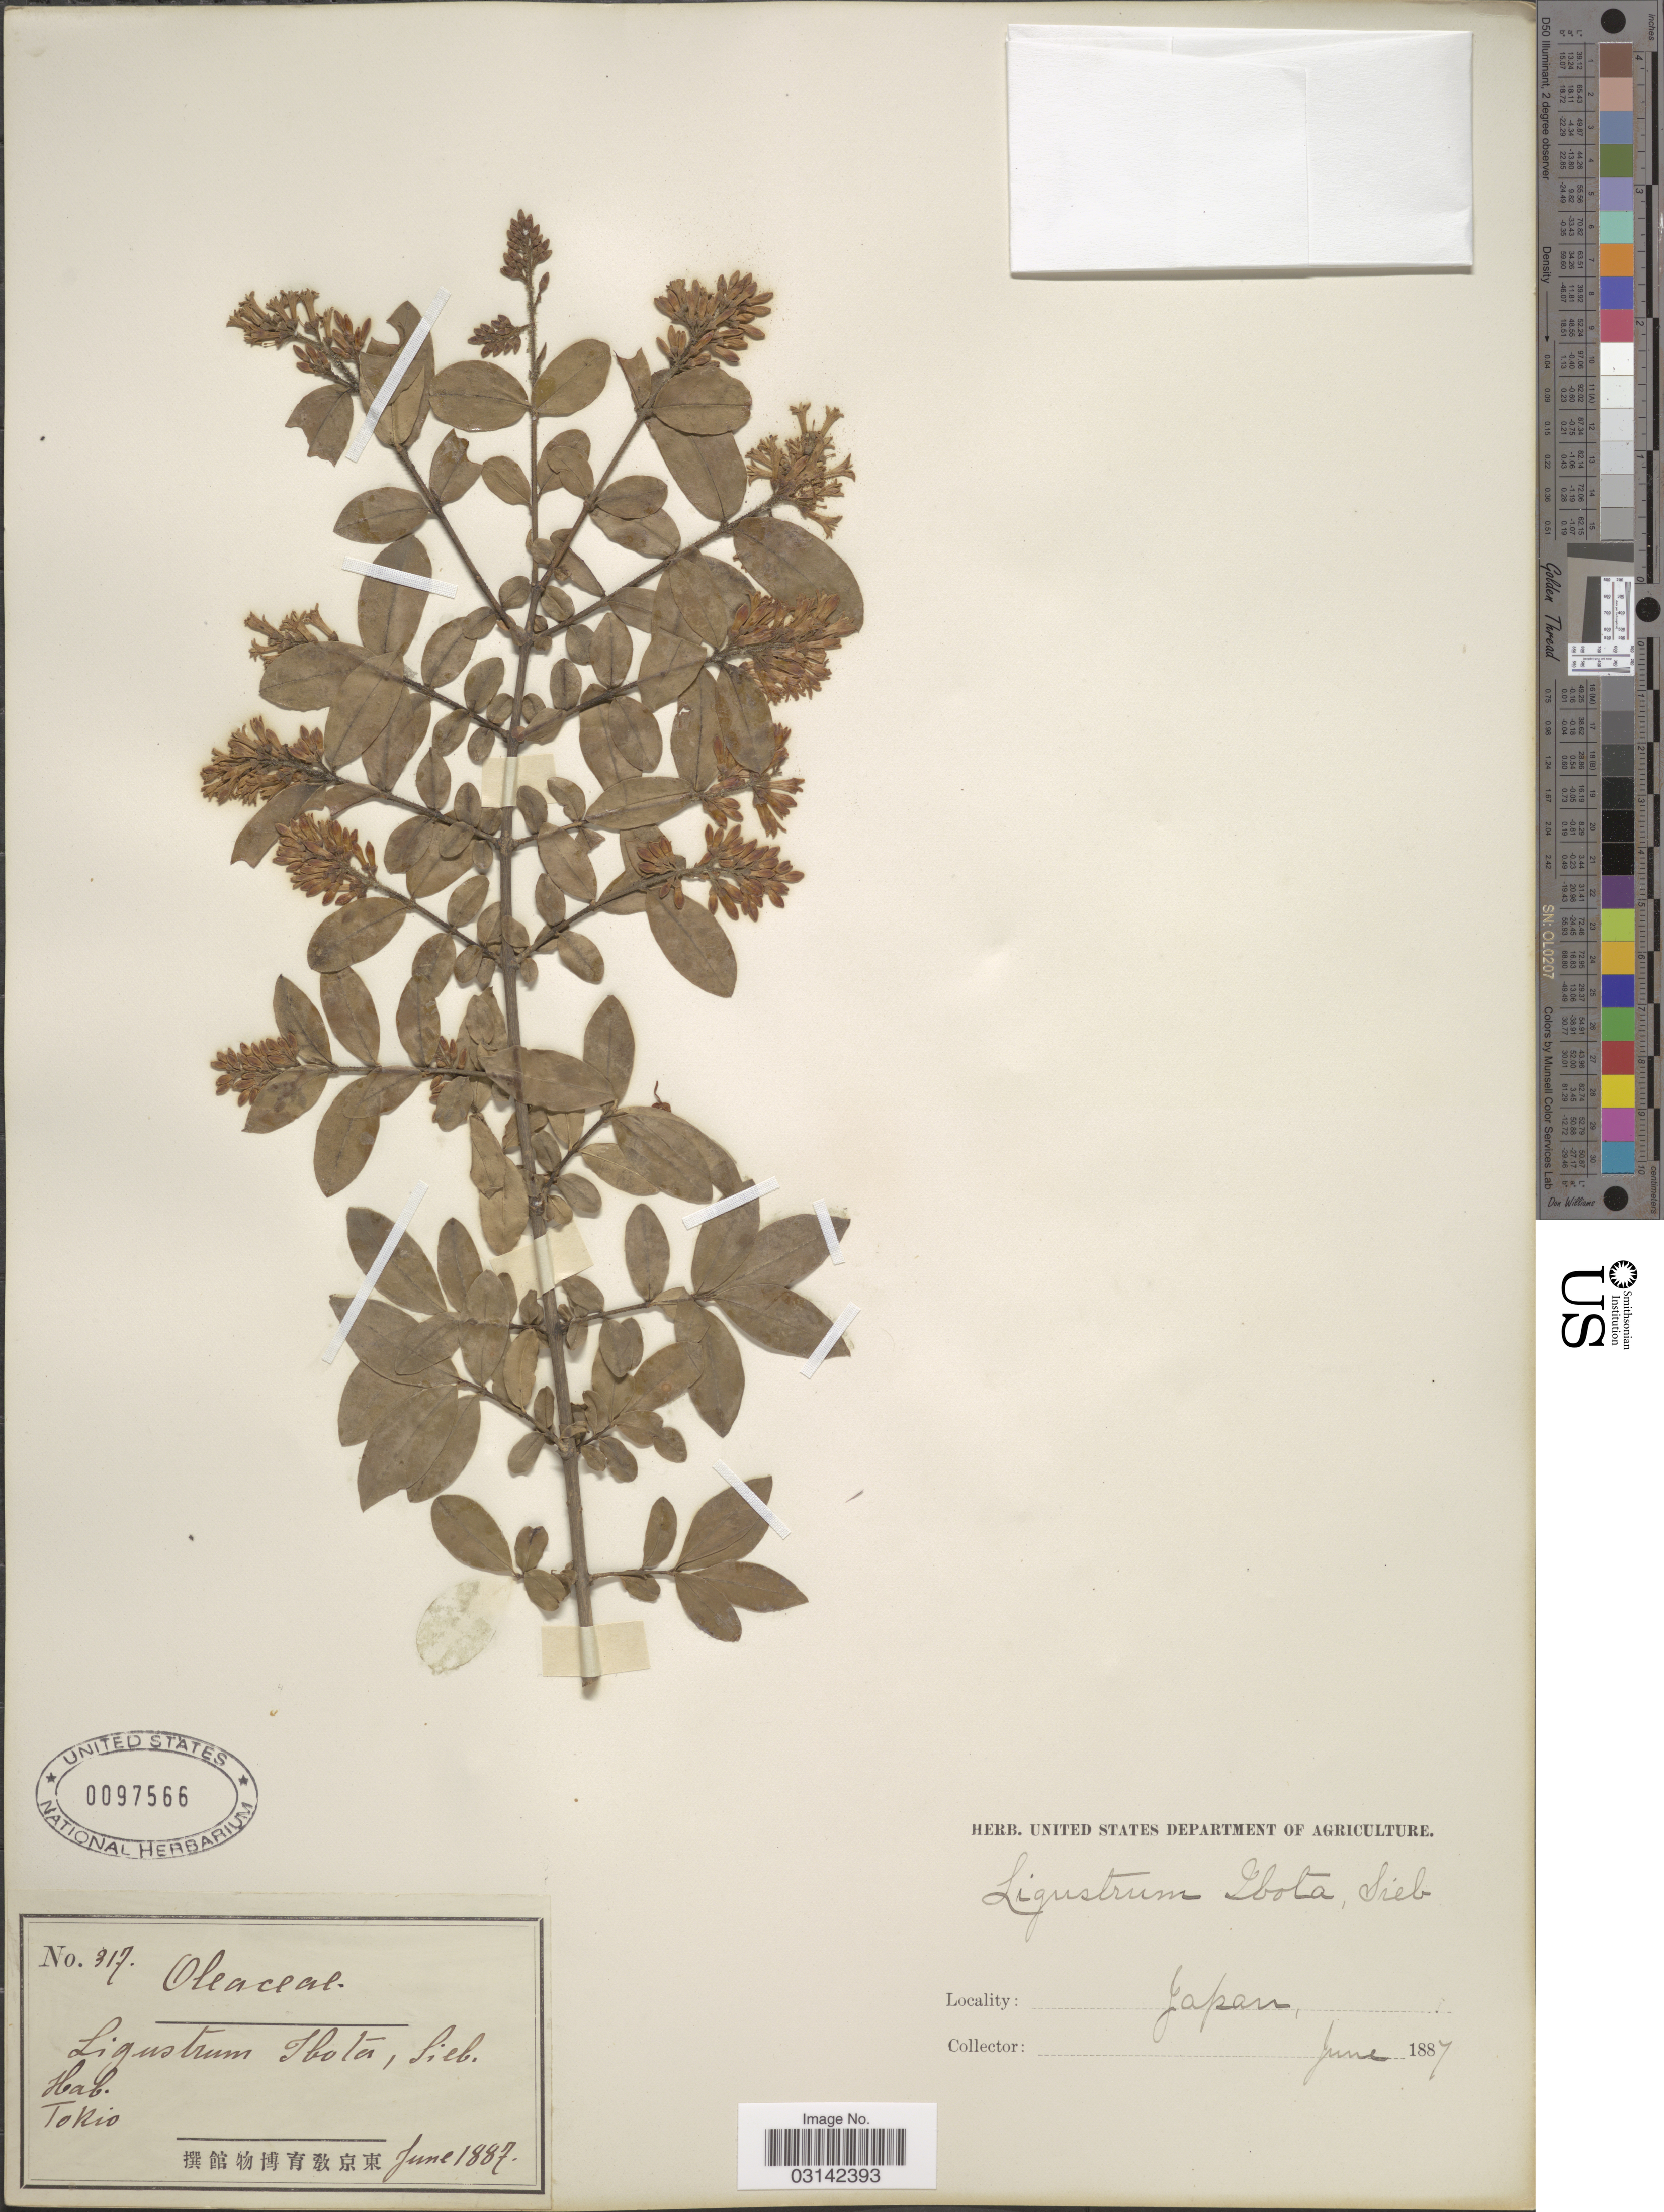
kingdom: Plantae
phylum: Tracheophyta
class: Magnoliopsida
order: Lamiales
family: Oleaceae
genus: Ligustrum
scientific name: Ligustrum ibota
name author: Siebold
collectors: ex herb. United States National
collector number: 317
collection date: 1887-06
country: Japan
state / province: Tokyo, Federal City of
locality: Tokio.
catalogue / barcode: US 97566